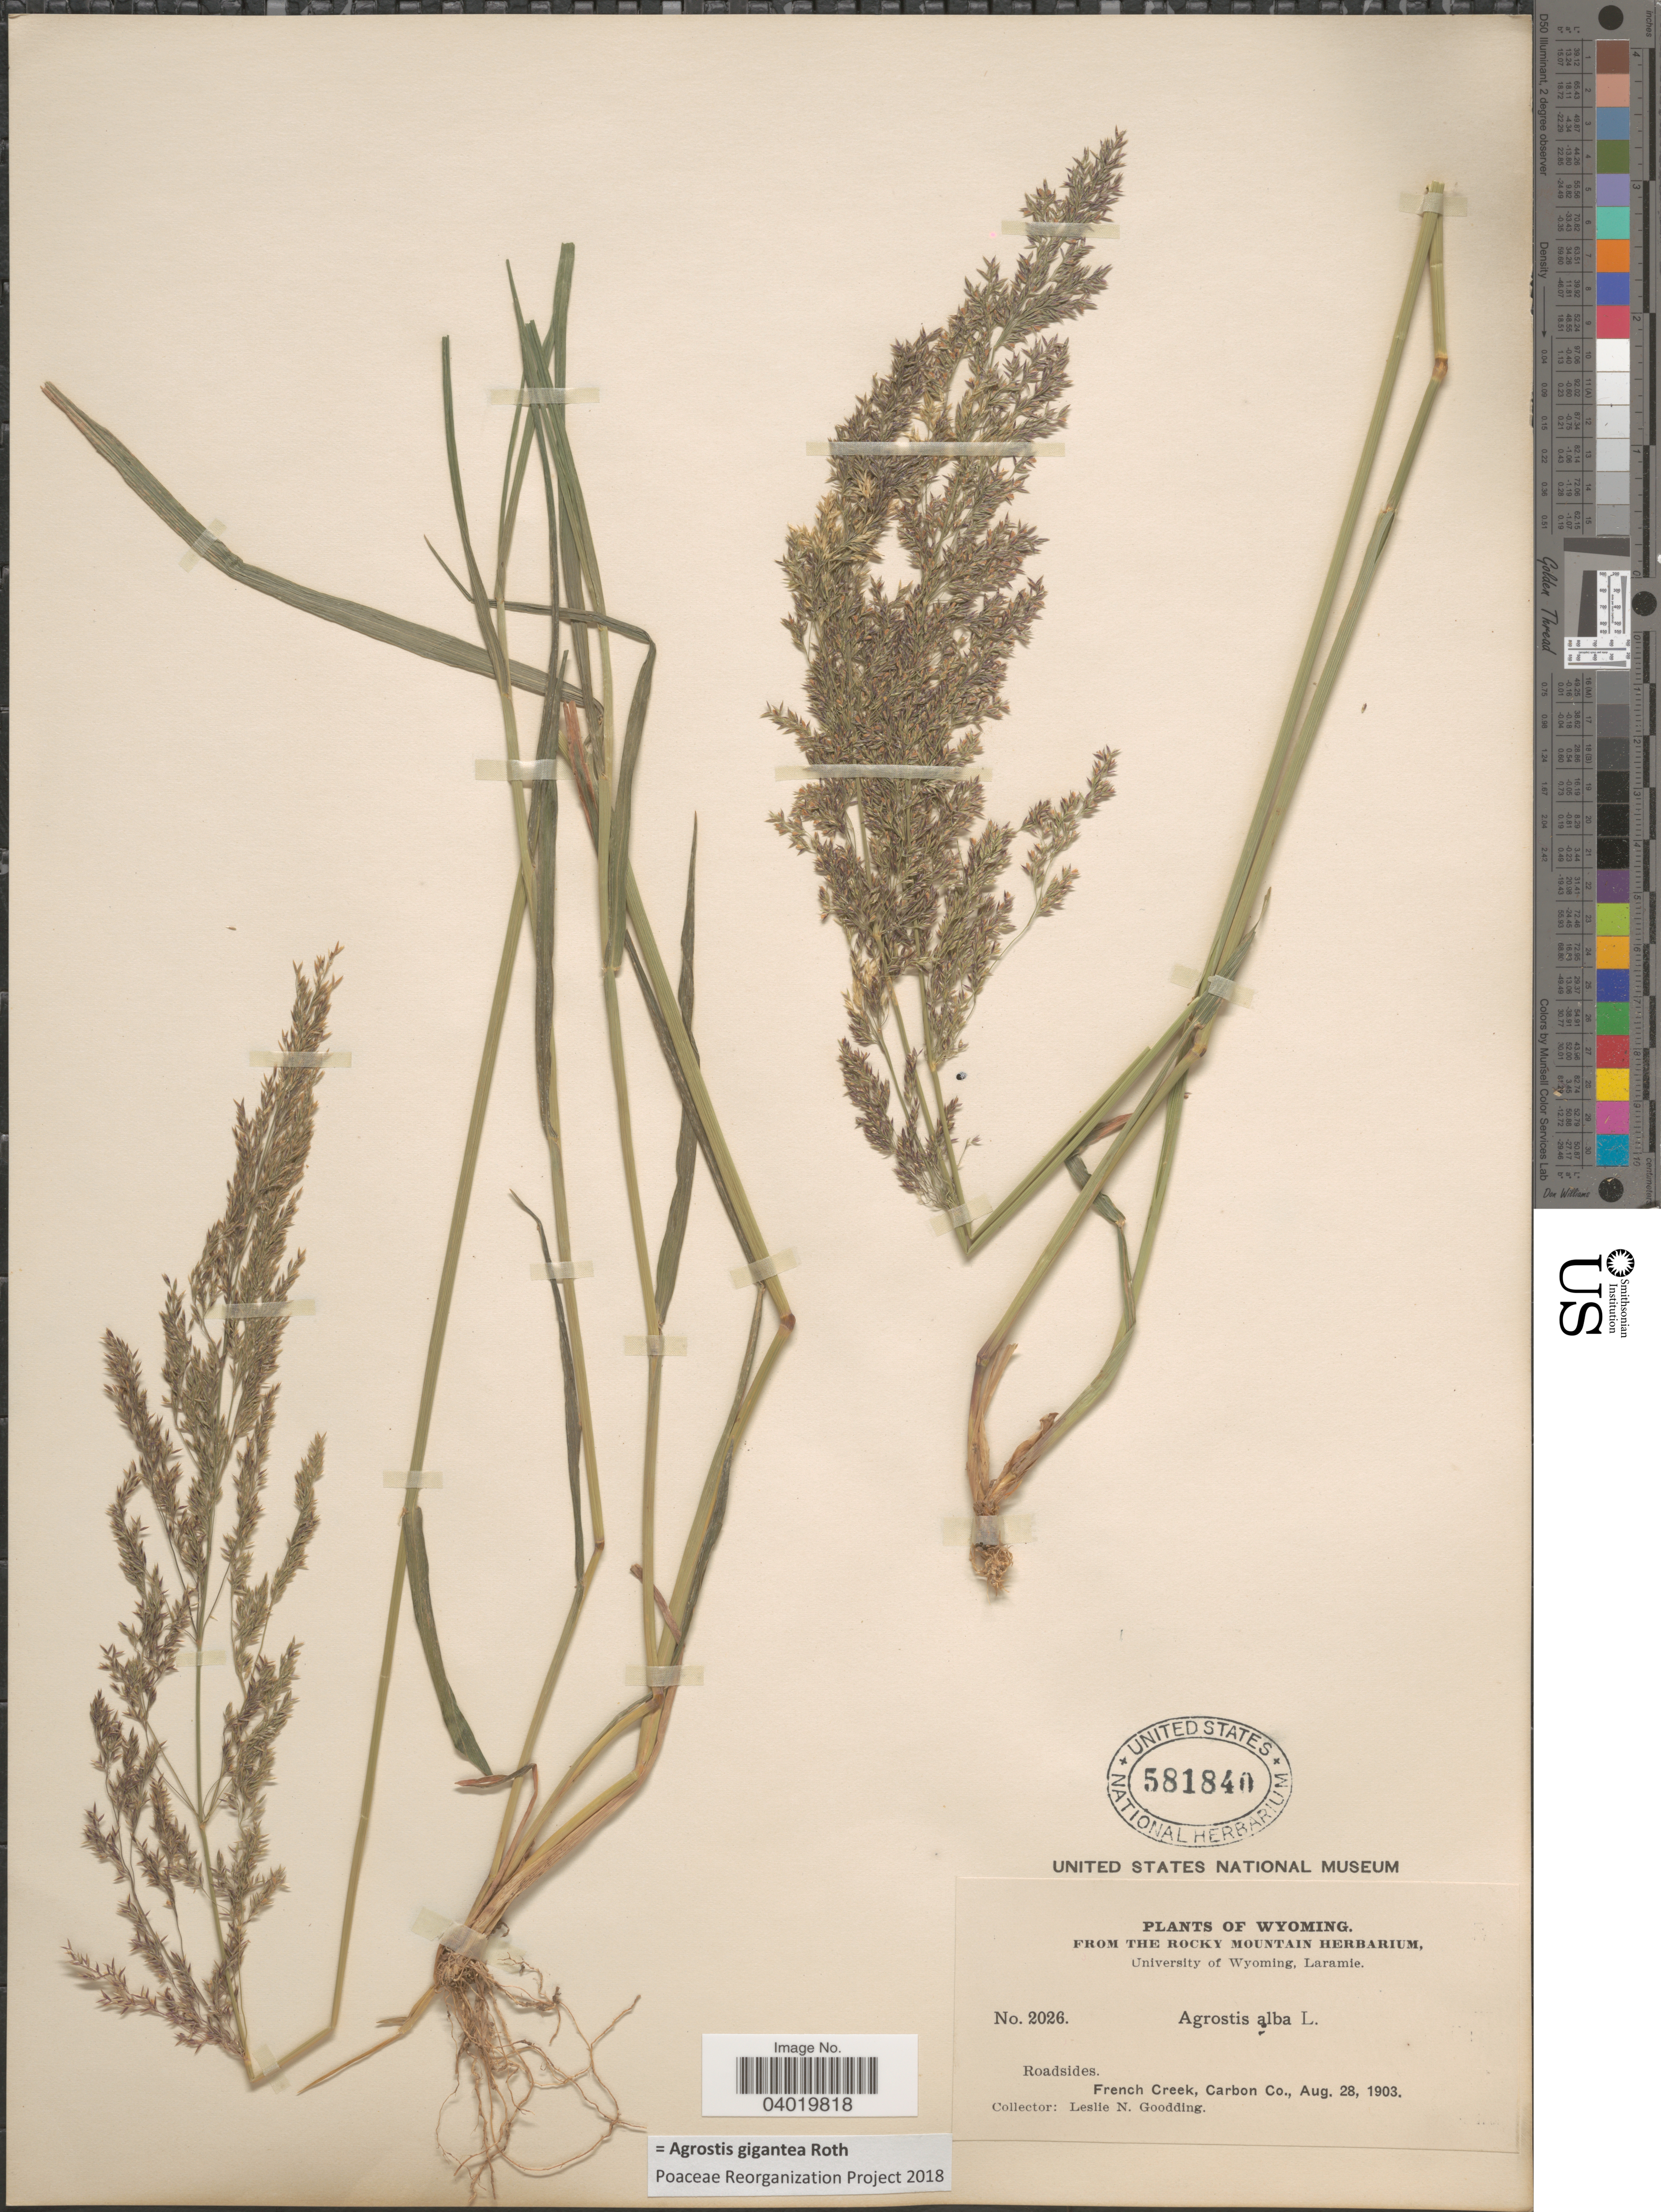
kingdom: Plantae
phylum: Tracheophyta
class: Liliopsida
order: Poales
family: Poaceae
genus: Agrostis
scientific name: Agrostis gigantea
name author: Roth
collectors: L. N. Goodding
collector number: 2026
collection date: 1903-08-28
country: United States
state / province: Wyoming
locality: Roadsides. French Creek, Carbon Co.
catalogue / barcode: US 581840